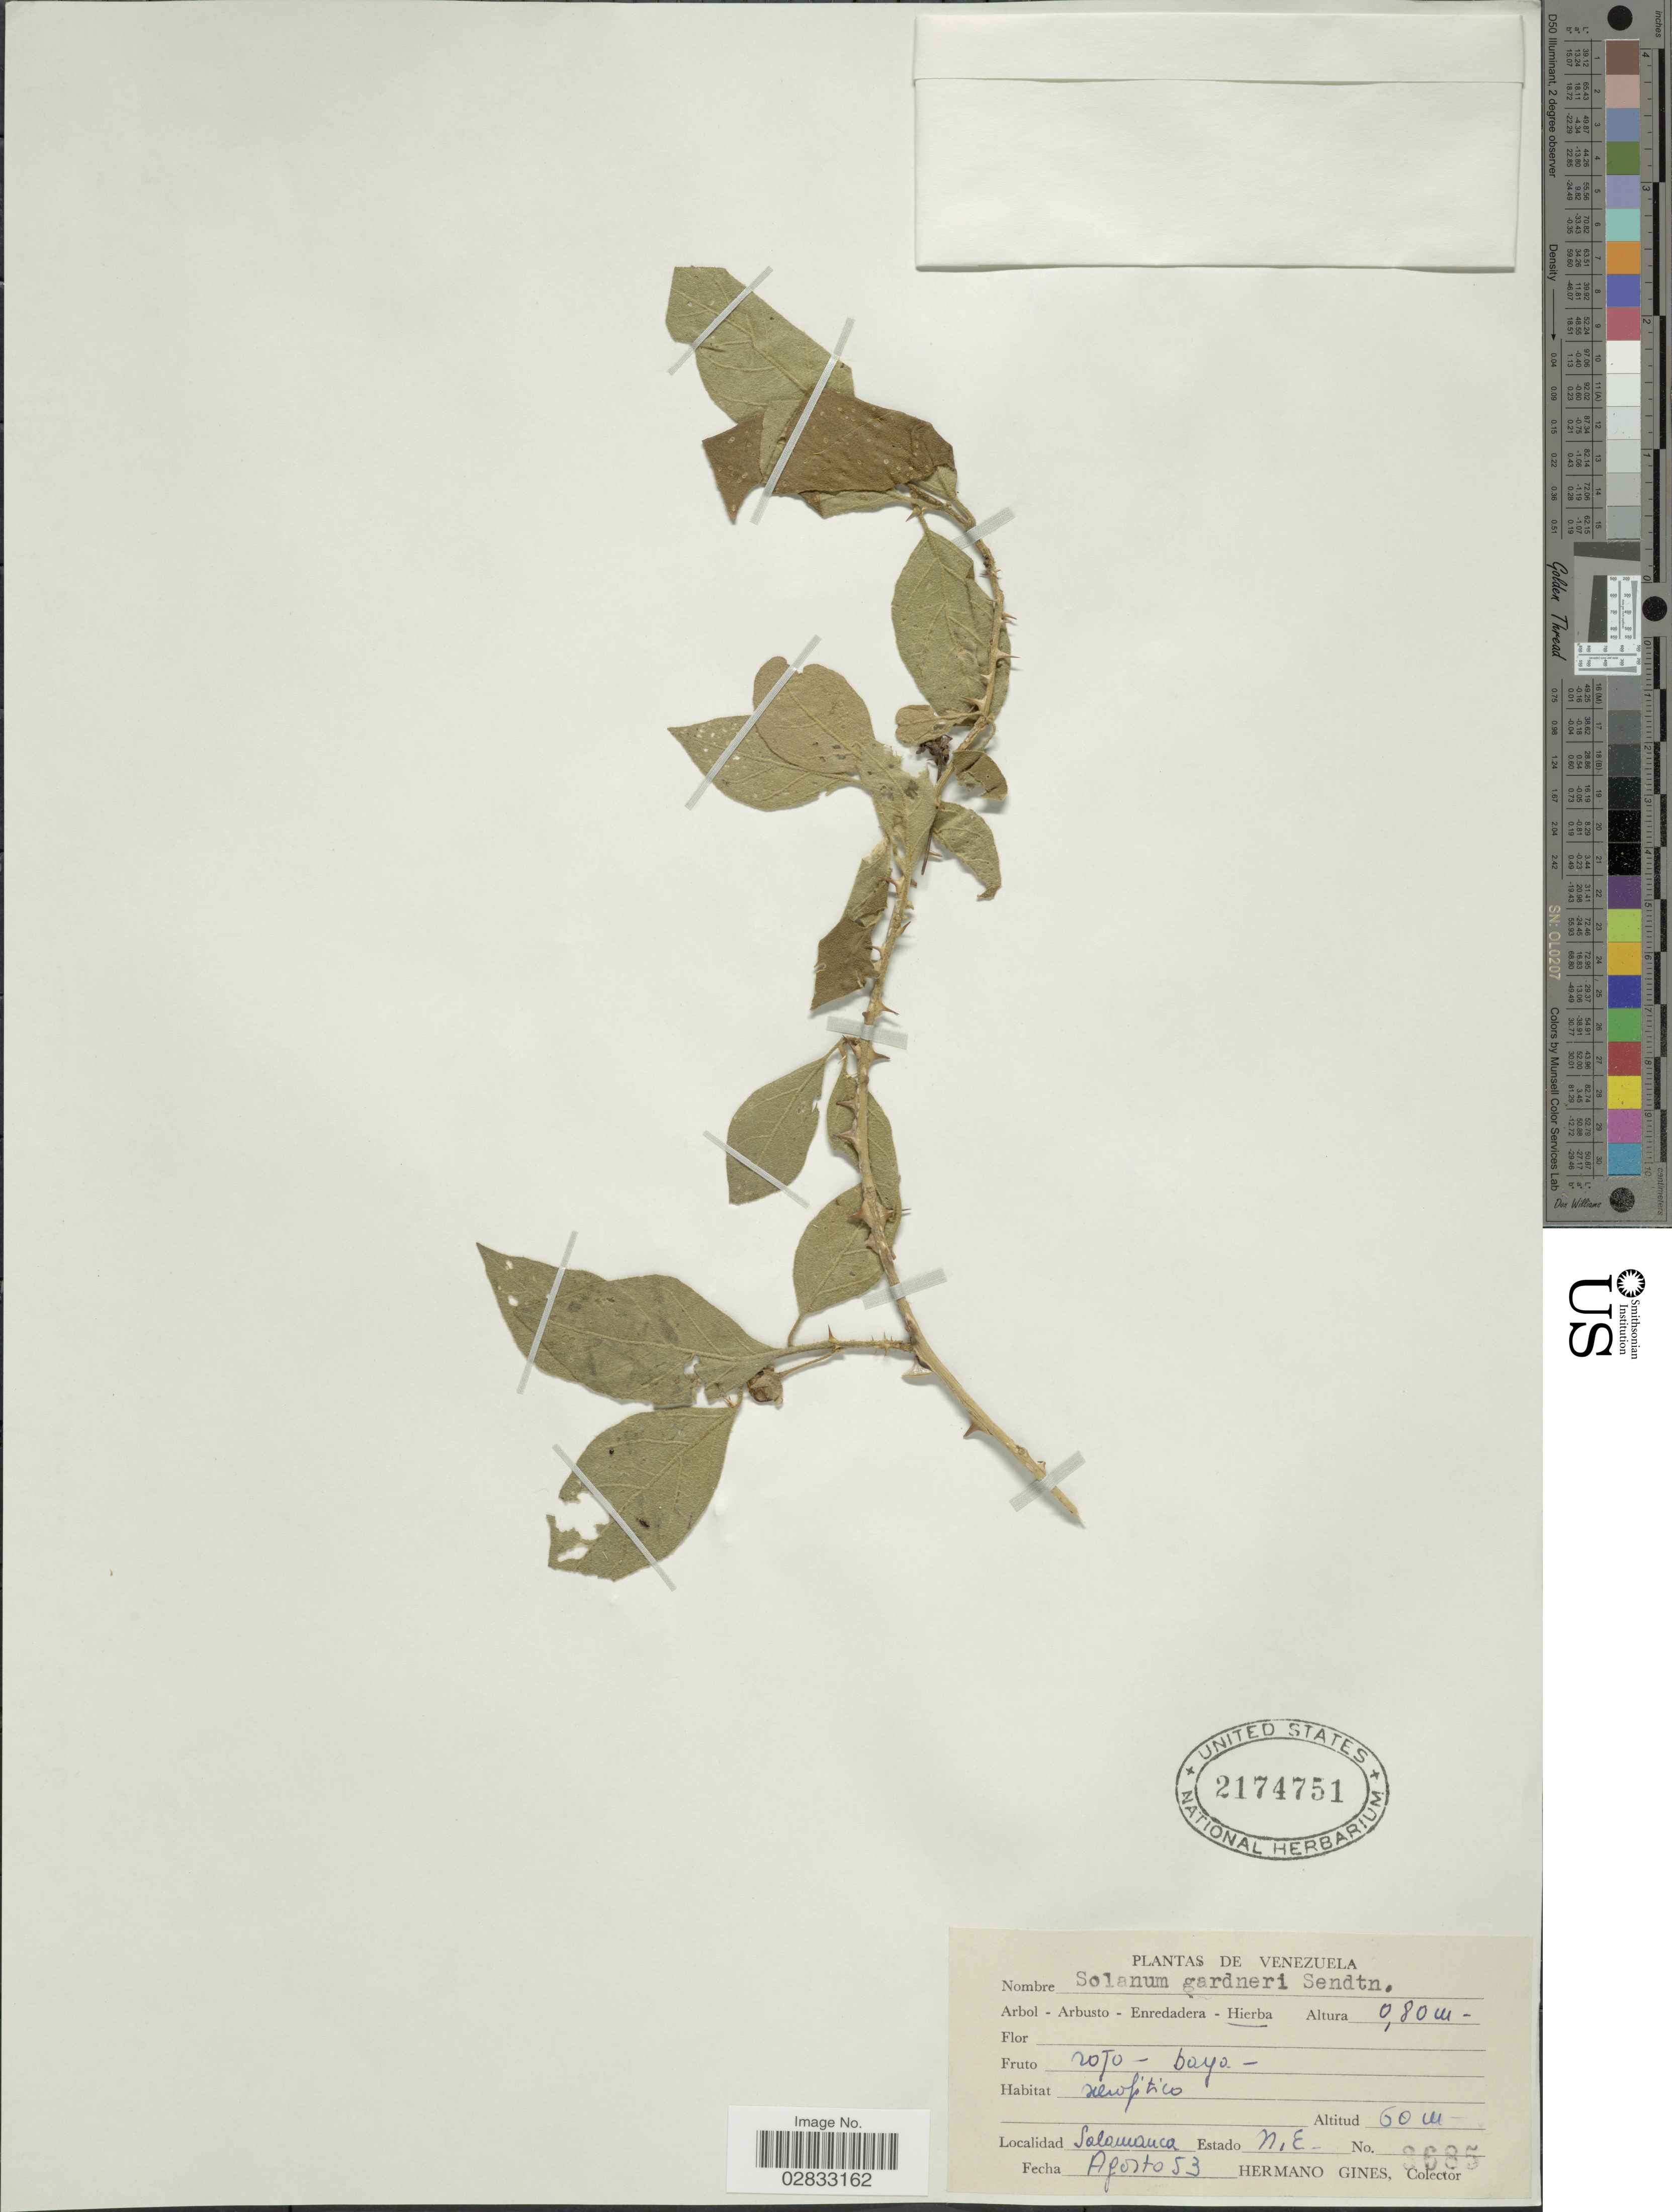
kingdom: Plantae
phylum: Tracheophyta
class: Magnoliopsida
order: Solanales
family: Solanaceae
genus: Solanum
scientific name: Solanum gardneri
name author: Sendtn. in Mart.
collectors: Bro. Gines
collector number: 3685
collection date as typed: Transcribed d/m/y: /8/53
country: Venezuela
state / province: Nueva Esparta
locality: Salamanca.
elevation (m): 60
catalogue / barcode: US 2174751